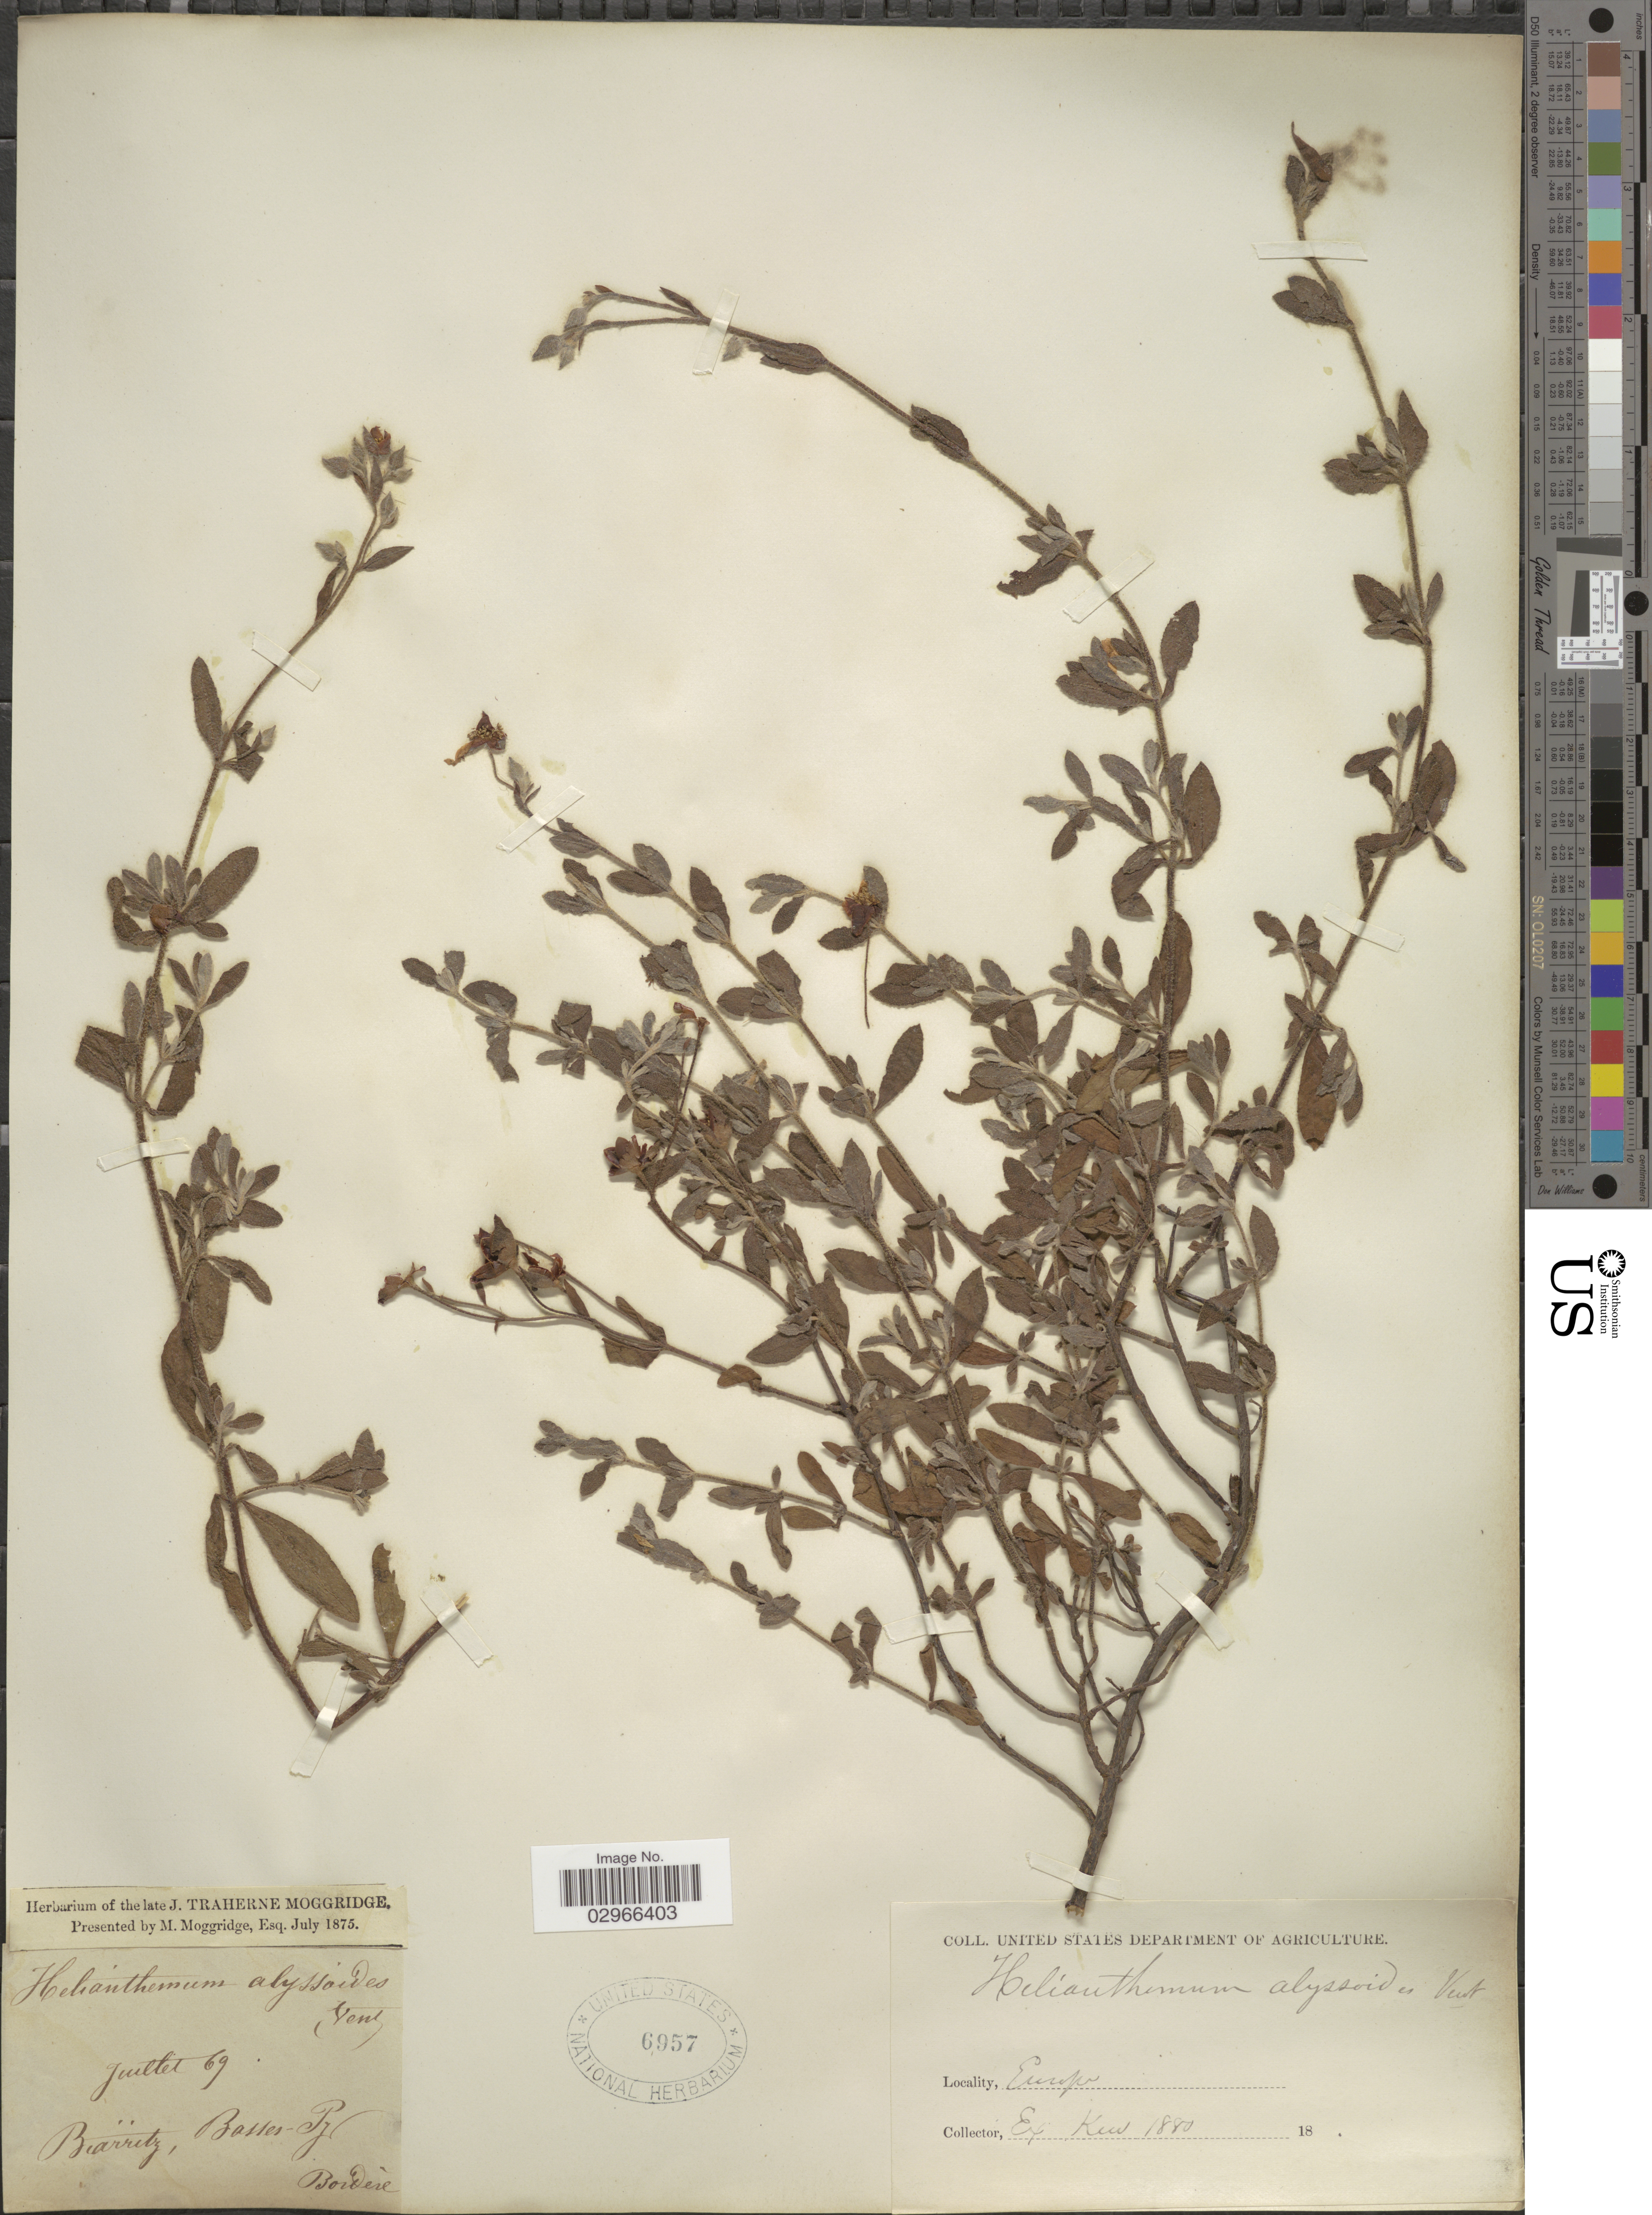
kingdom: Plantae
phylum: Tracheophyta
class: Magnoliopsida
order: Malvales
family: Cistaceae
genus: Halimium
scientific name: Halimium alyssoides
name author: (Lam.) K. Koch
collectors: -. Bordère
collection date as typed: Transcribed d/m/y: /7/69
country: France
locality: Europe. Biarritz, Basses-Pyr.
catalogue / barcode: US 6957